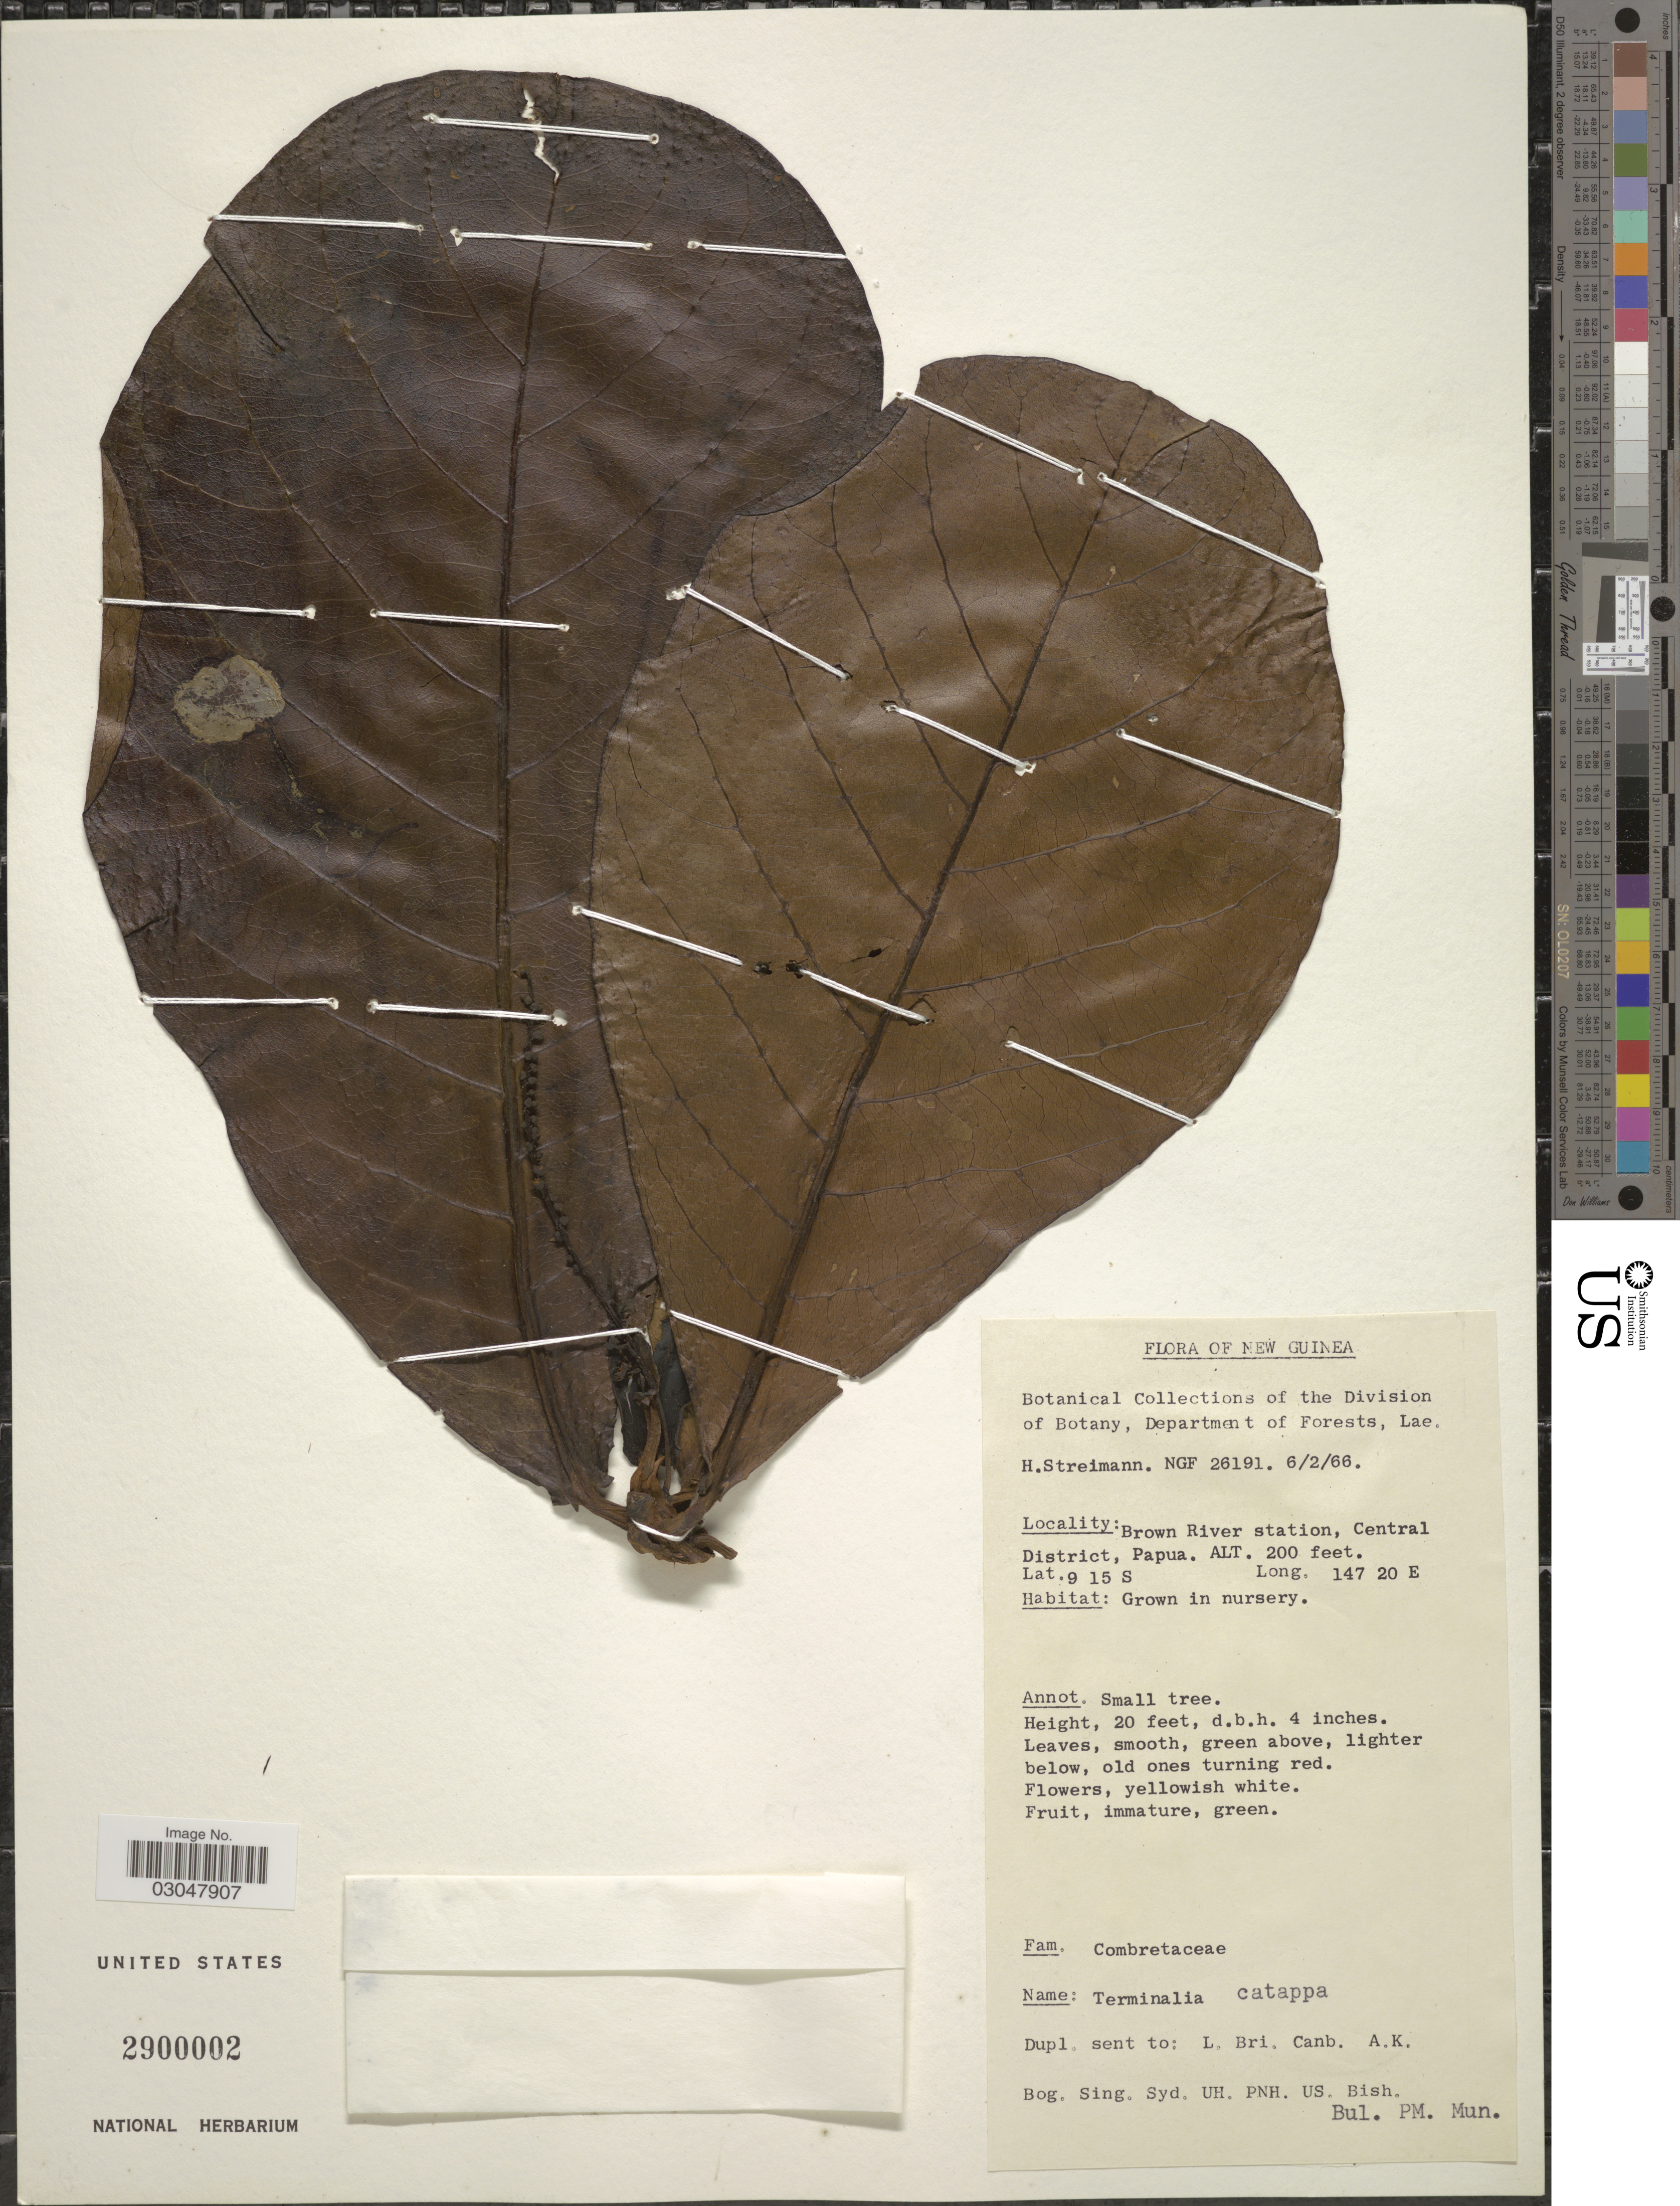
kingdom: Plantae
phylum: Tracheophyta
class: Magnoliopsida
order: Myrtales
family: Combretaceae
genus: Terminalia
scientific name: Terminalia catappa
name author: L.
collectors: H. Streimann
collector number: NGF 26191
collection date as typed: Transcribed d/m/y: 6/2/66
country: Papua New Guinea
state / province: Central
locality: New Guinea. Brown River station, Central District, Papua.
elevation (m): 61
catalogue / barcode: US 2900002